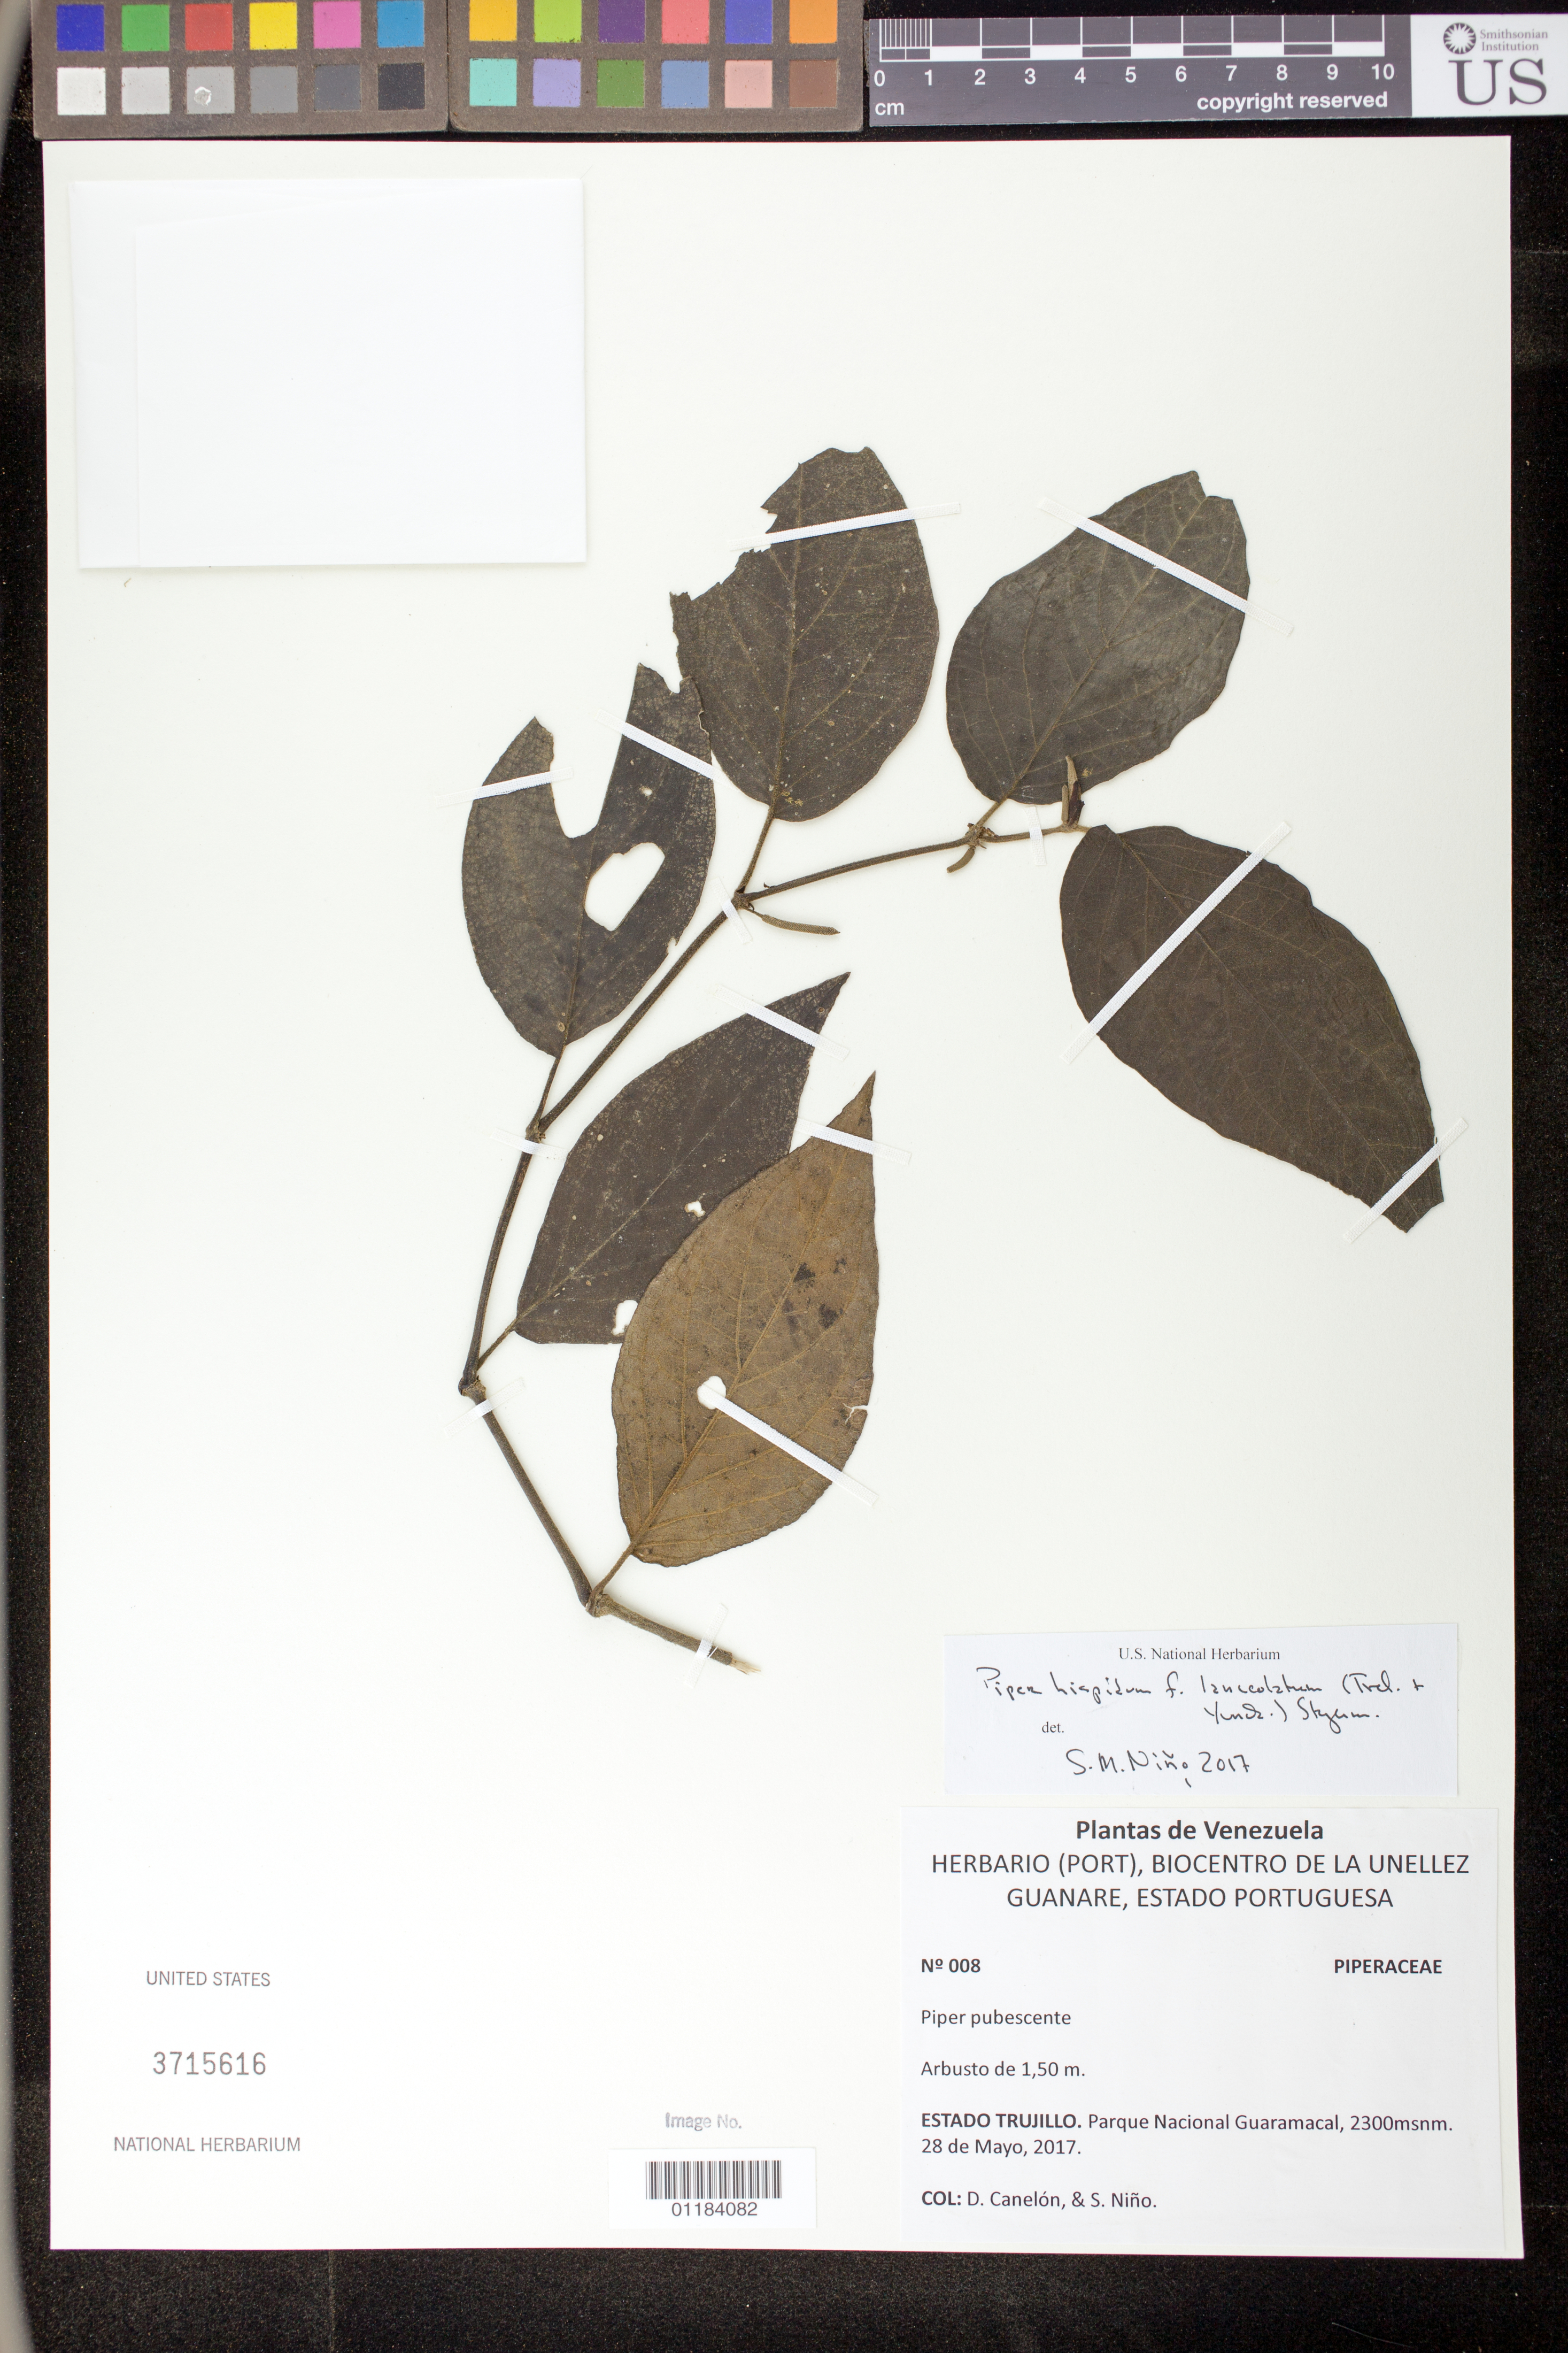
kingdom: Plantae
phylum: Tracheophyta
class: Magnoliopsida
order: Piperales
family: Piperaceae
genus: Piper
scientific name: Piper hispidum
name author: Sw.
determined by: Dorr, L. J., (BOT), Smithsonian Institution - National Museum of Natural History (UNITED STATES)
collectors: D. Canelón & S. M. Niño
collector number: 8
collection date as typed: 28 de Mayo, 2017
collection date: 2017-05-28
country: Venezuela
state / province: Trujillo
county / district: Boconó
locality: Parque Nacional Guaramacal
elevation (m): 2300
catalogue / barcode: US 3715616